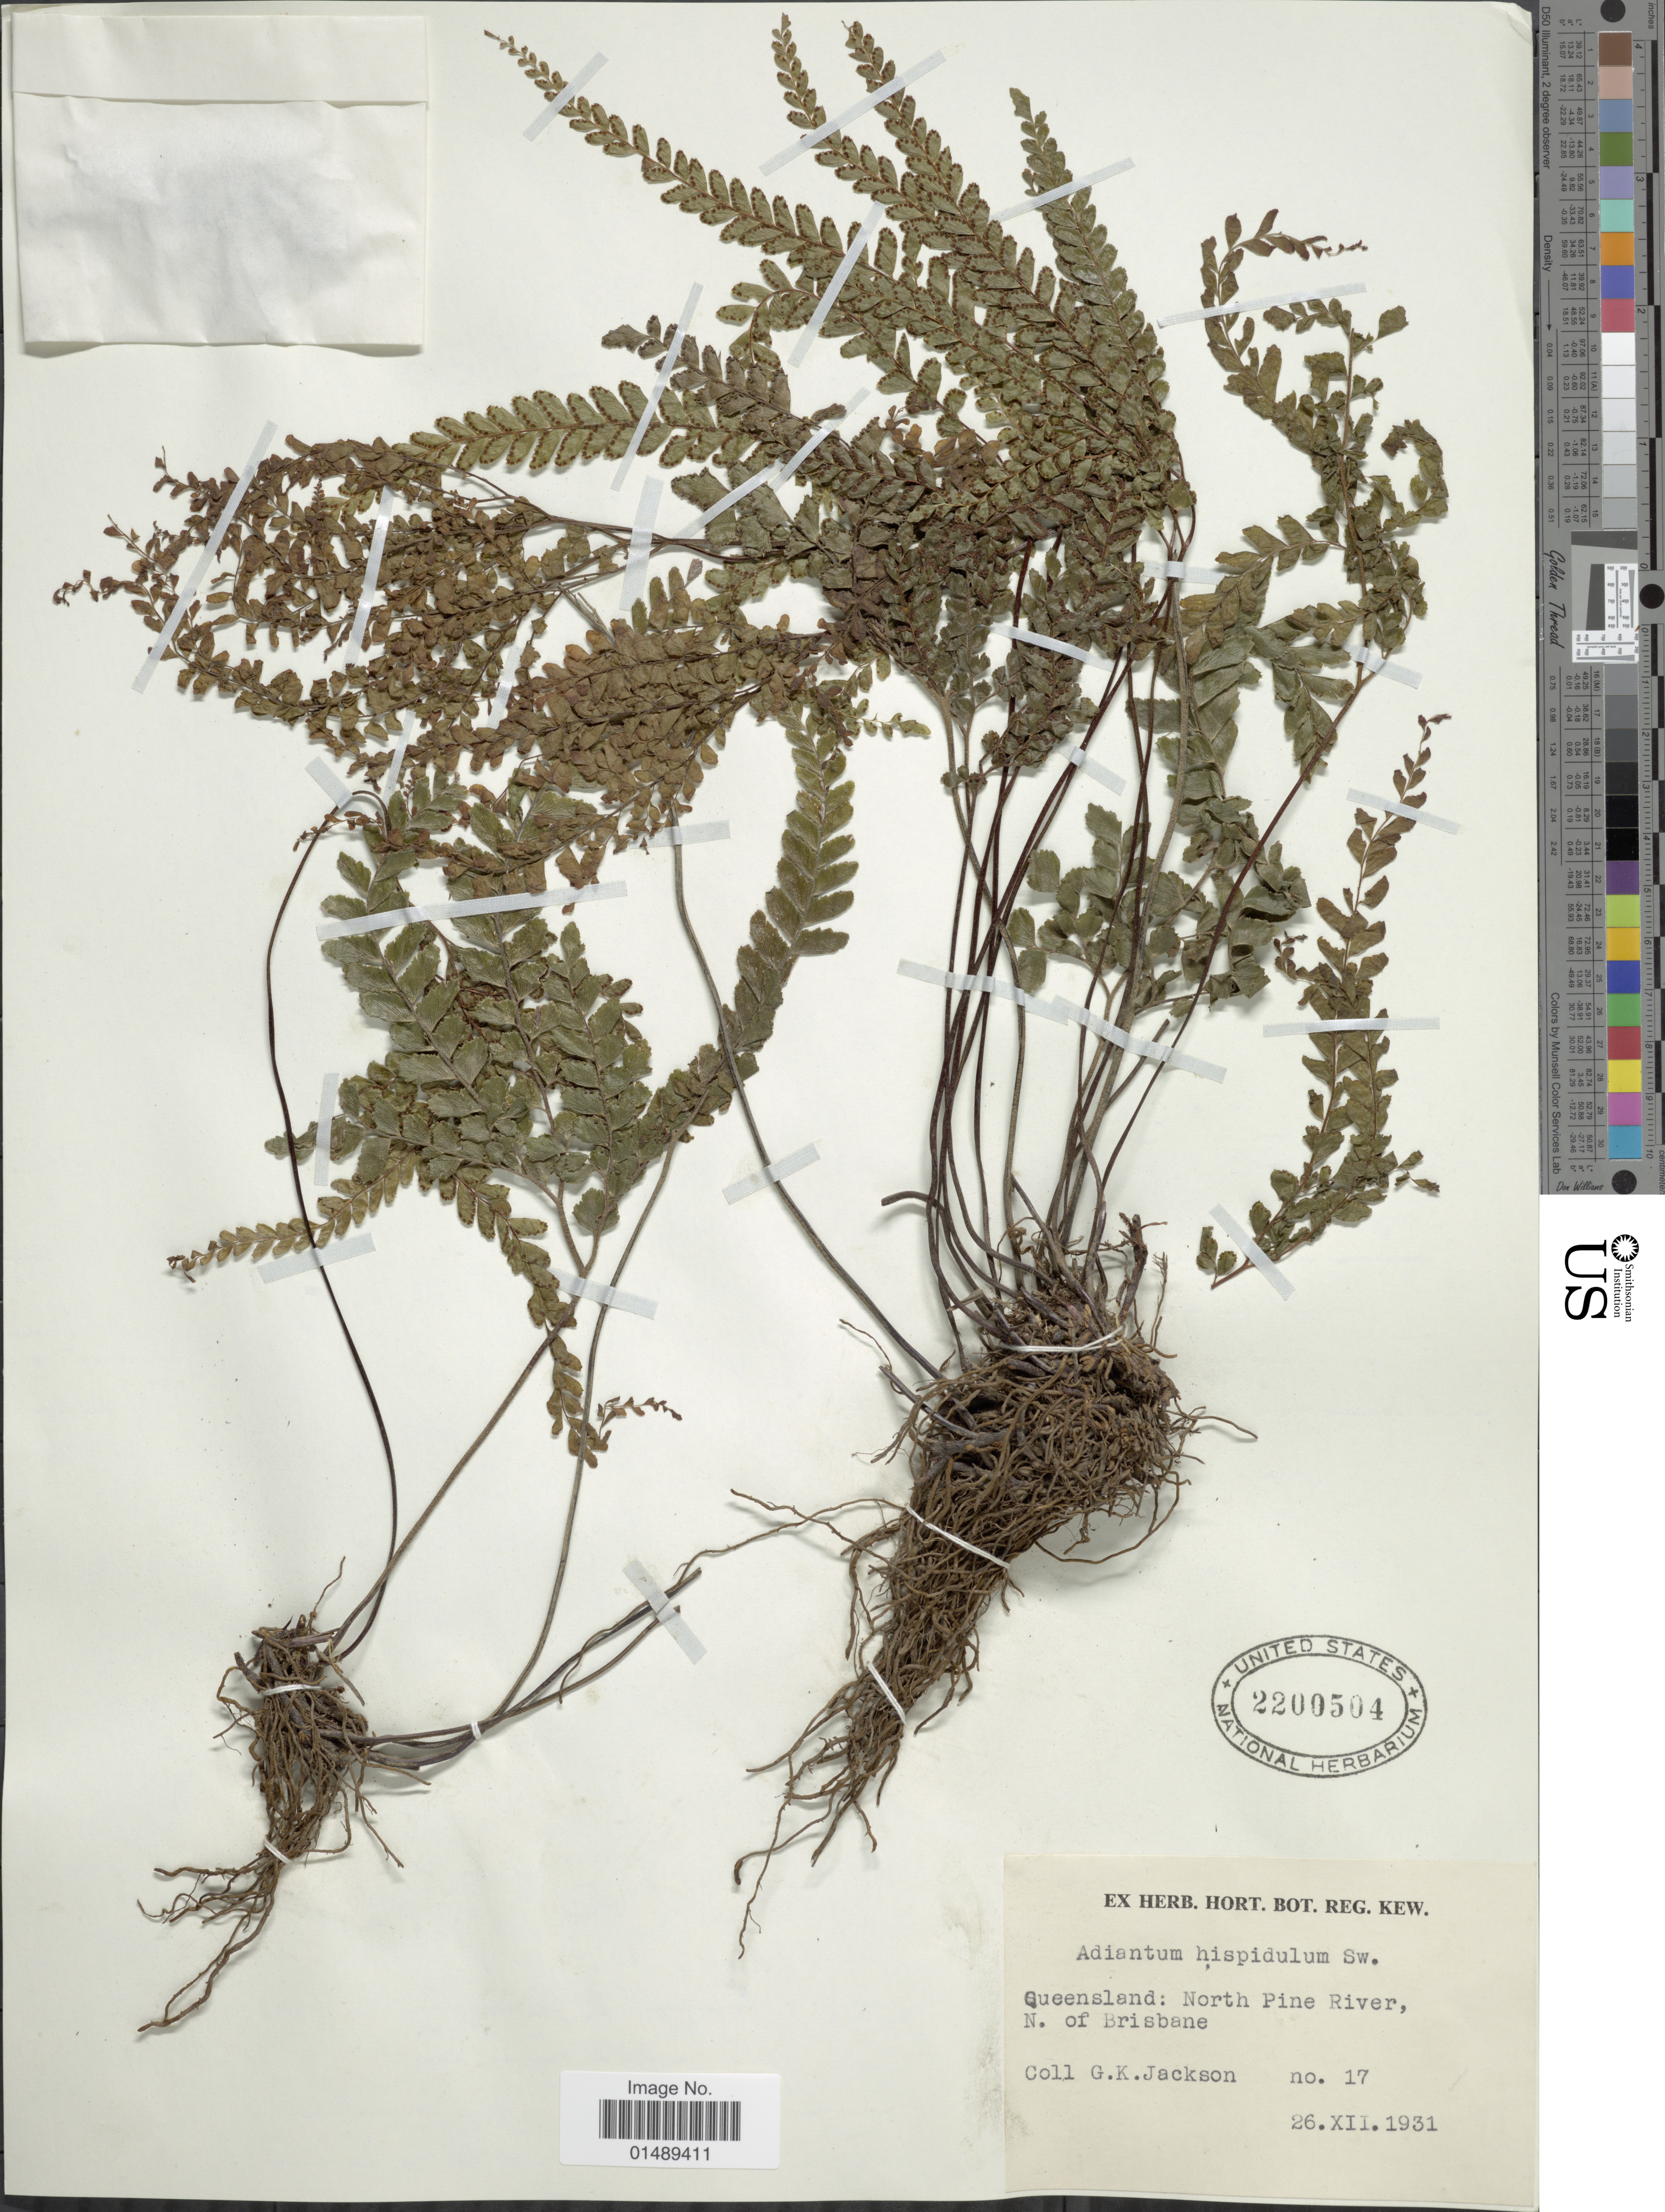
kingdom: Plantae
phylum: Tracheophyta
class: Polypodiopsida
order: Polypodiales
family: Pteridaceae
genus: Adiantum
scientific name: Adiantum hispidulum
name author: Sw.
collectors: G. Jackson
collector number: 17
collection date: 1931-12-26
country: Australia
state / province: Queensland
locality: North Pine River, N. of Brisbane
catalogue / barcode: US 2200504